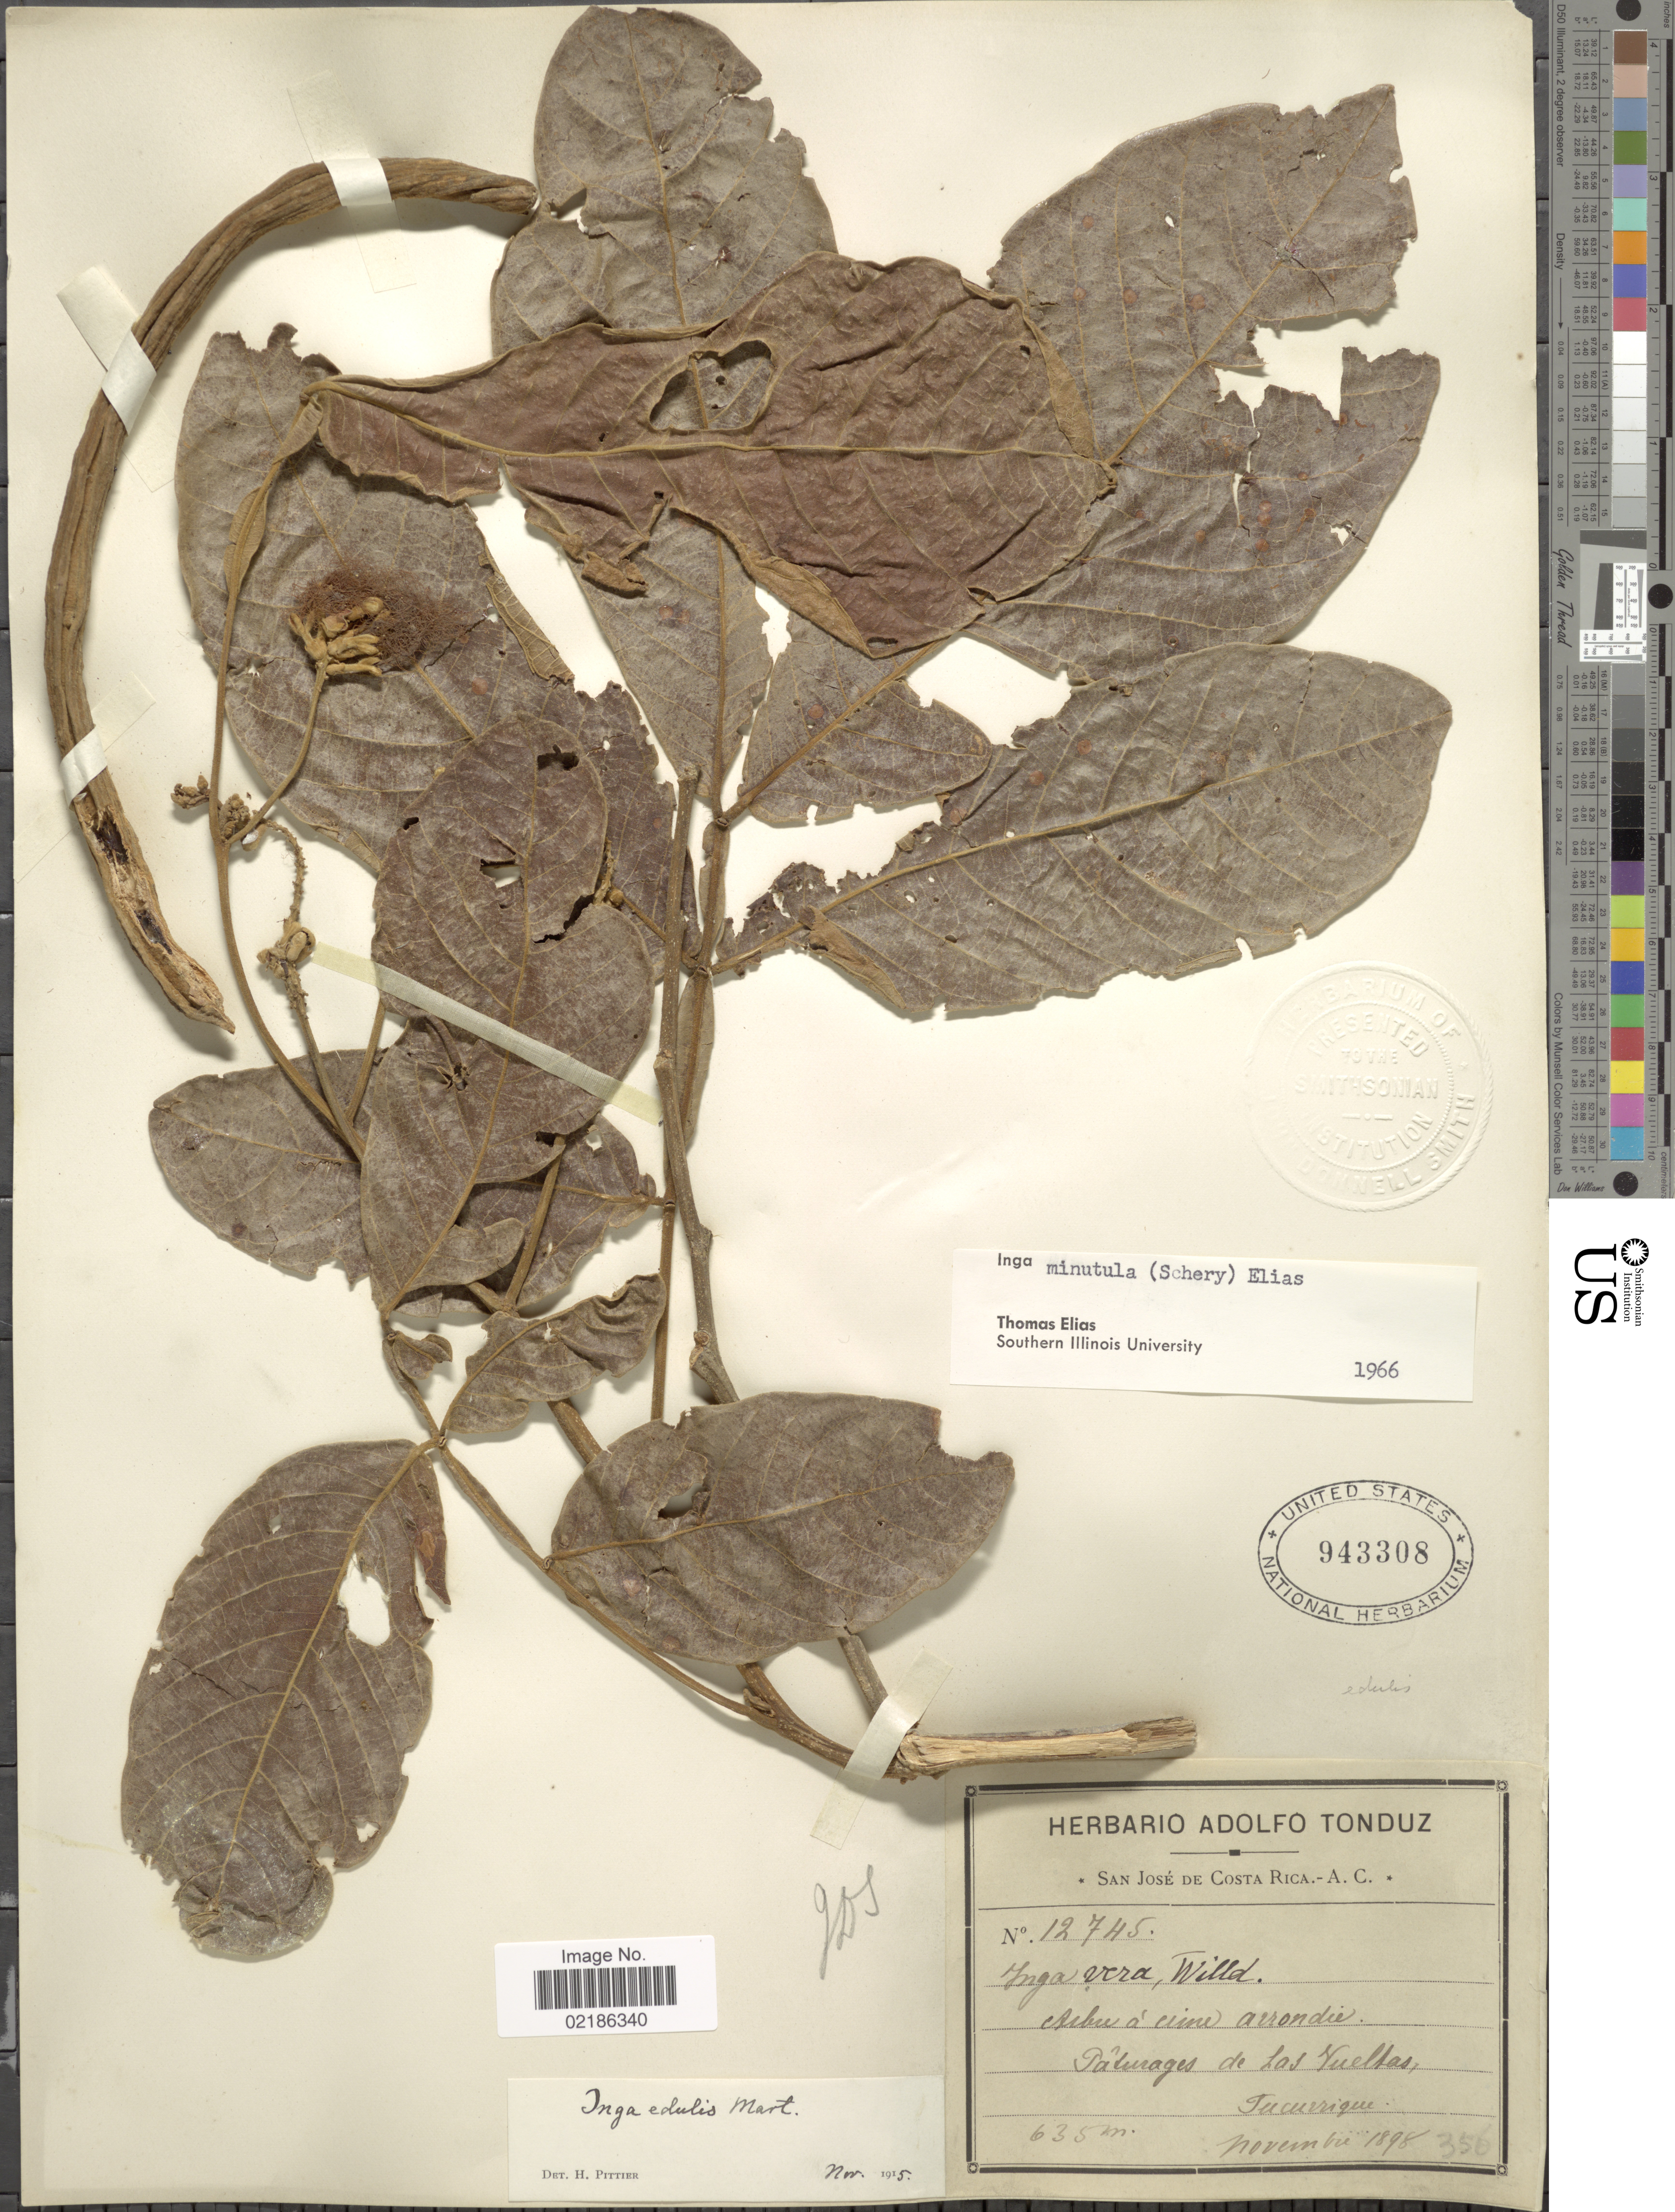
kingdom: Plantae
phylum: Tracheophyta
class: Magnoliopsida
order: Fabales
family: Fabaceae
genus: Inga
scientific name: Inga minutula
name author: (Schery) T.S. Elias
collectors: ex Herb. Adolfo Tonduz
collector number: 12745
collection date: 1989-11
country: Costa Rica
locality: Paturages de Las Vueltas, Tucurrique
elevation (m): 635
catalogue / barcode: US 943308